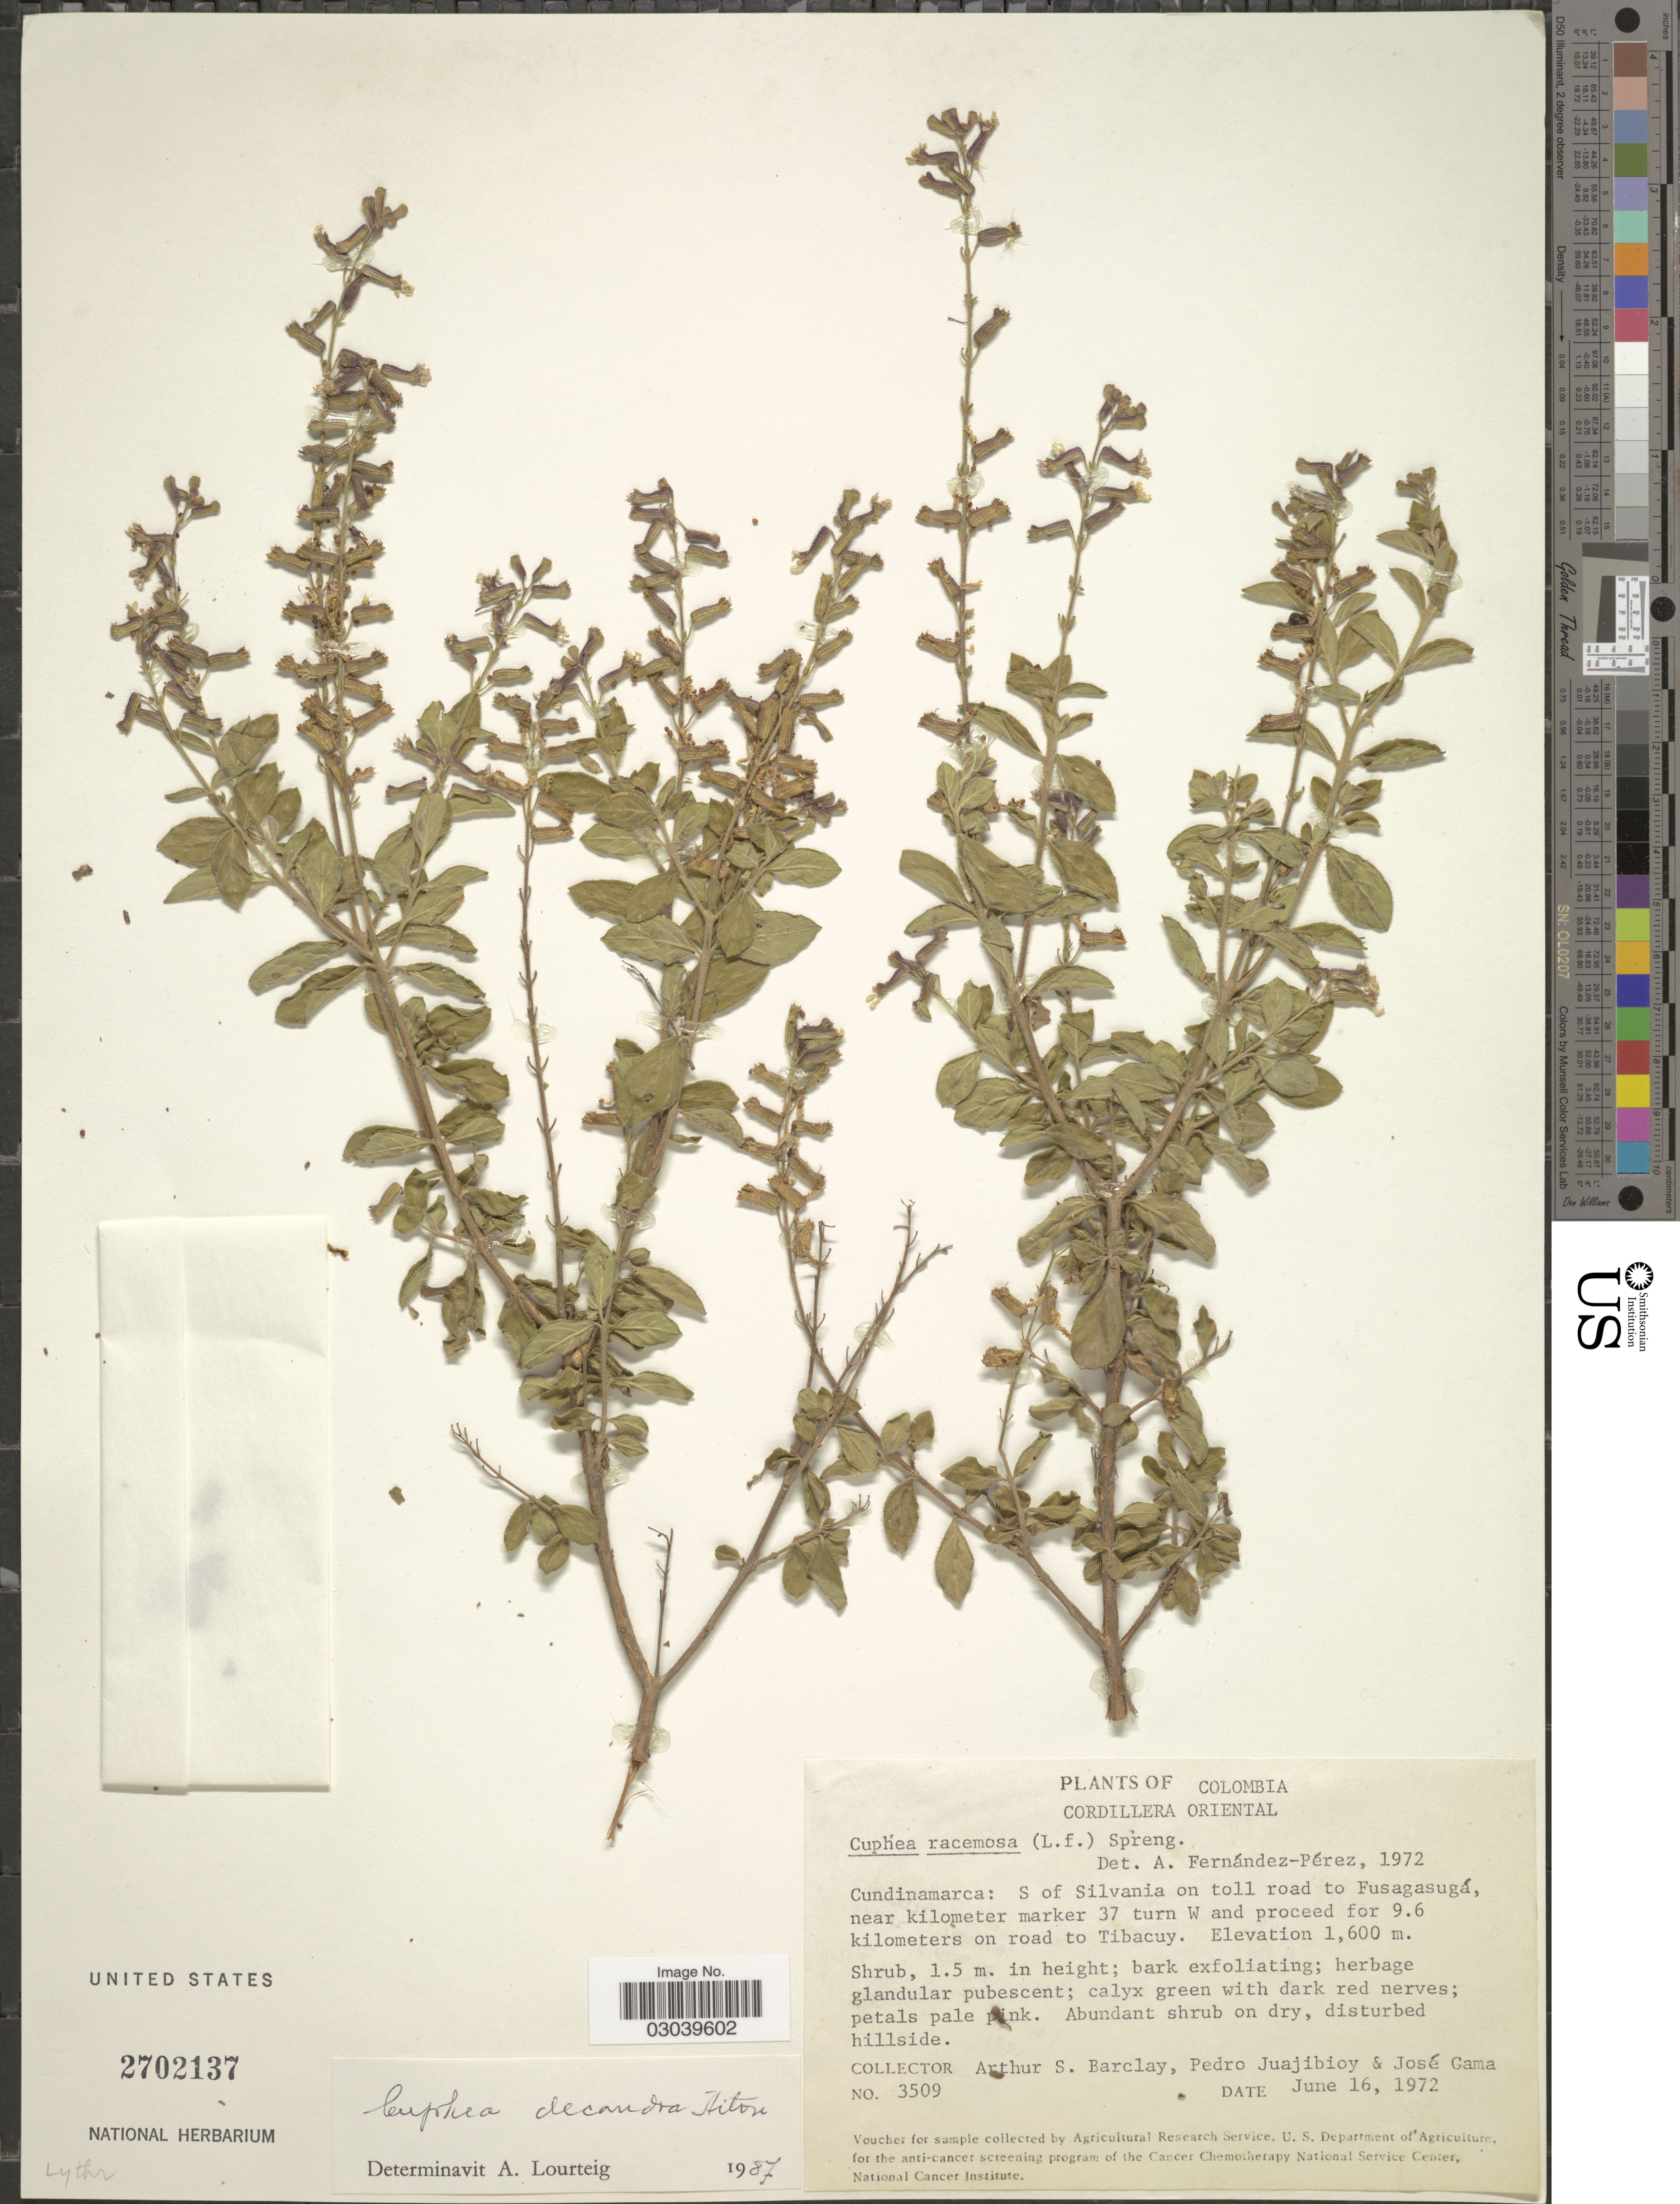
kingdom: Plantae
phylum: Tracheophyta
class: Magnoliopsida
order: Myrtales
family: Lythraceae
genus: Cuphea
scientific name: Cuphea decandra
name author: W.T. Aiton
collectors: A. S. Barclay, P. Juajibioy & J. Gama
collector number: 3509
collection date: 1972-06-16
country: Colombia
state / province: Cundinamarca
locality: Cordillera Oriental. S of Silvania on toll road to Fusagasugá, near kilometer marker 37 turn W and proceed for 9.6 kilometers on road to Tibacuy.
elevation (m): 1600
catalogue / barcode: US 2702137